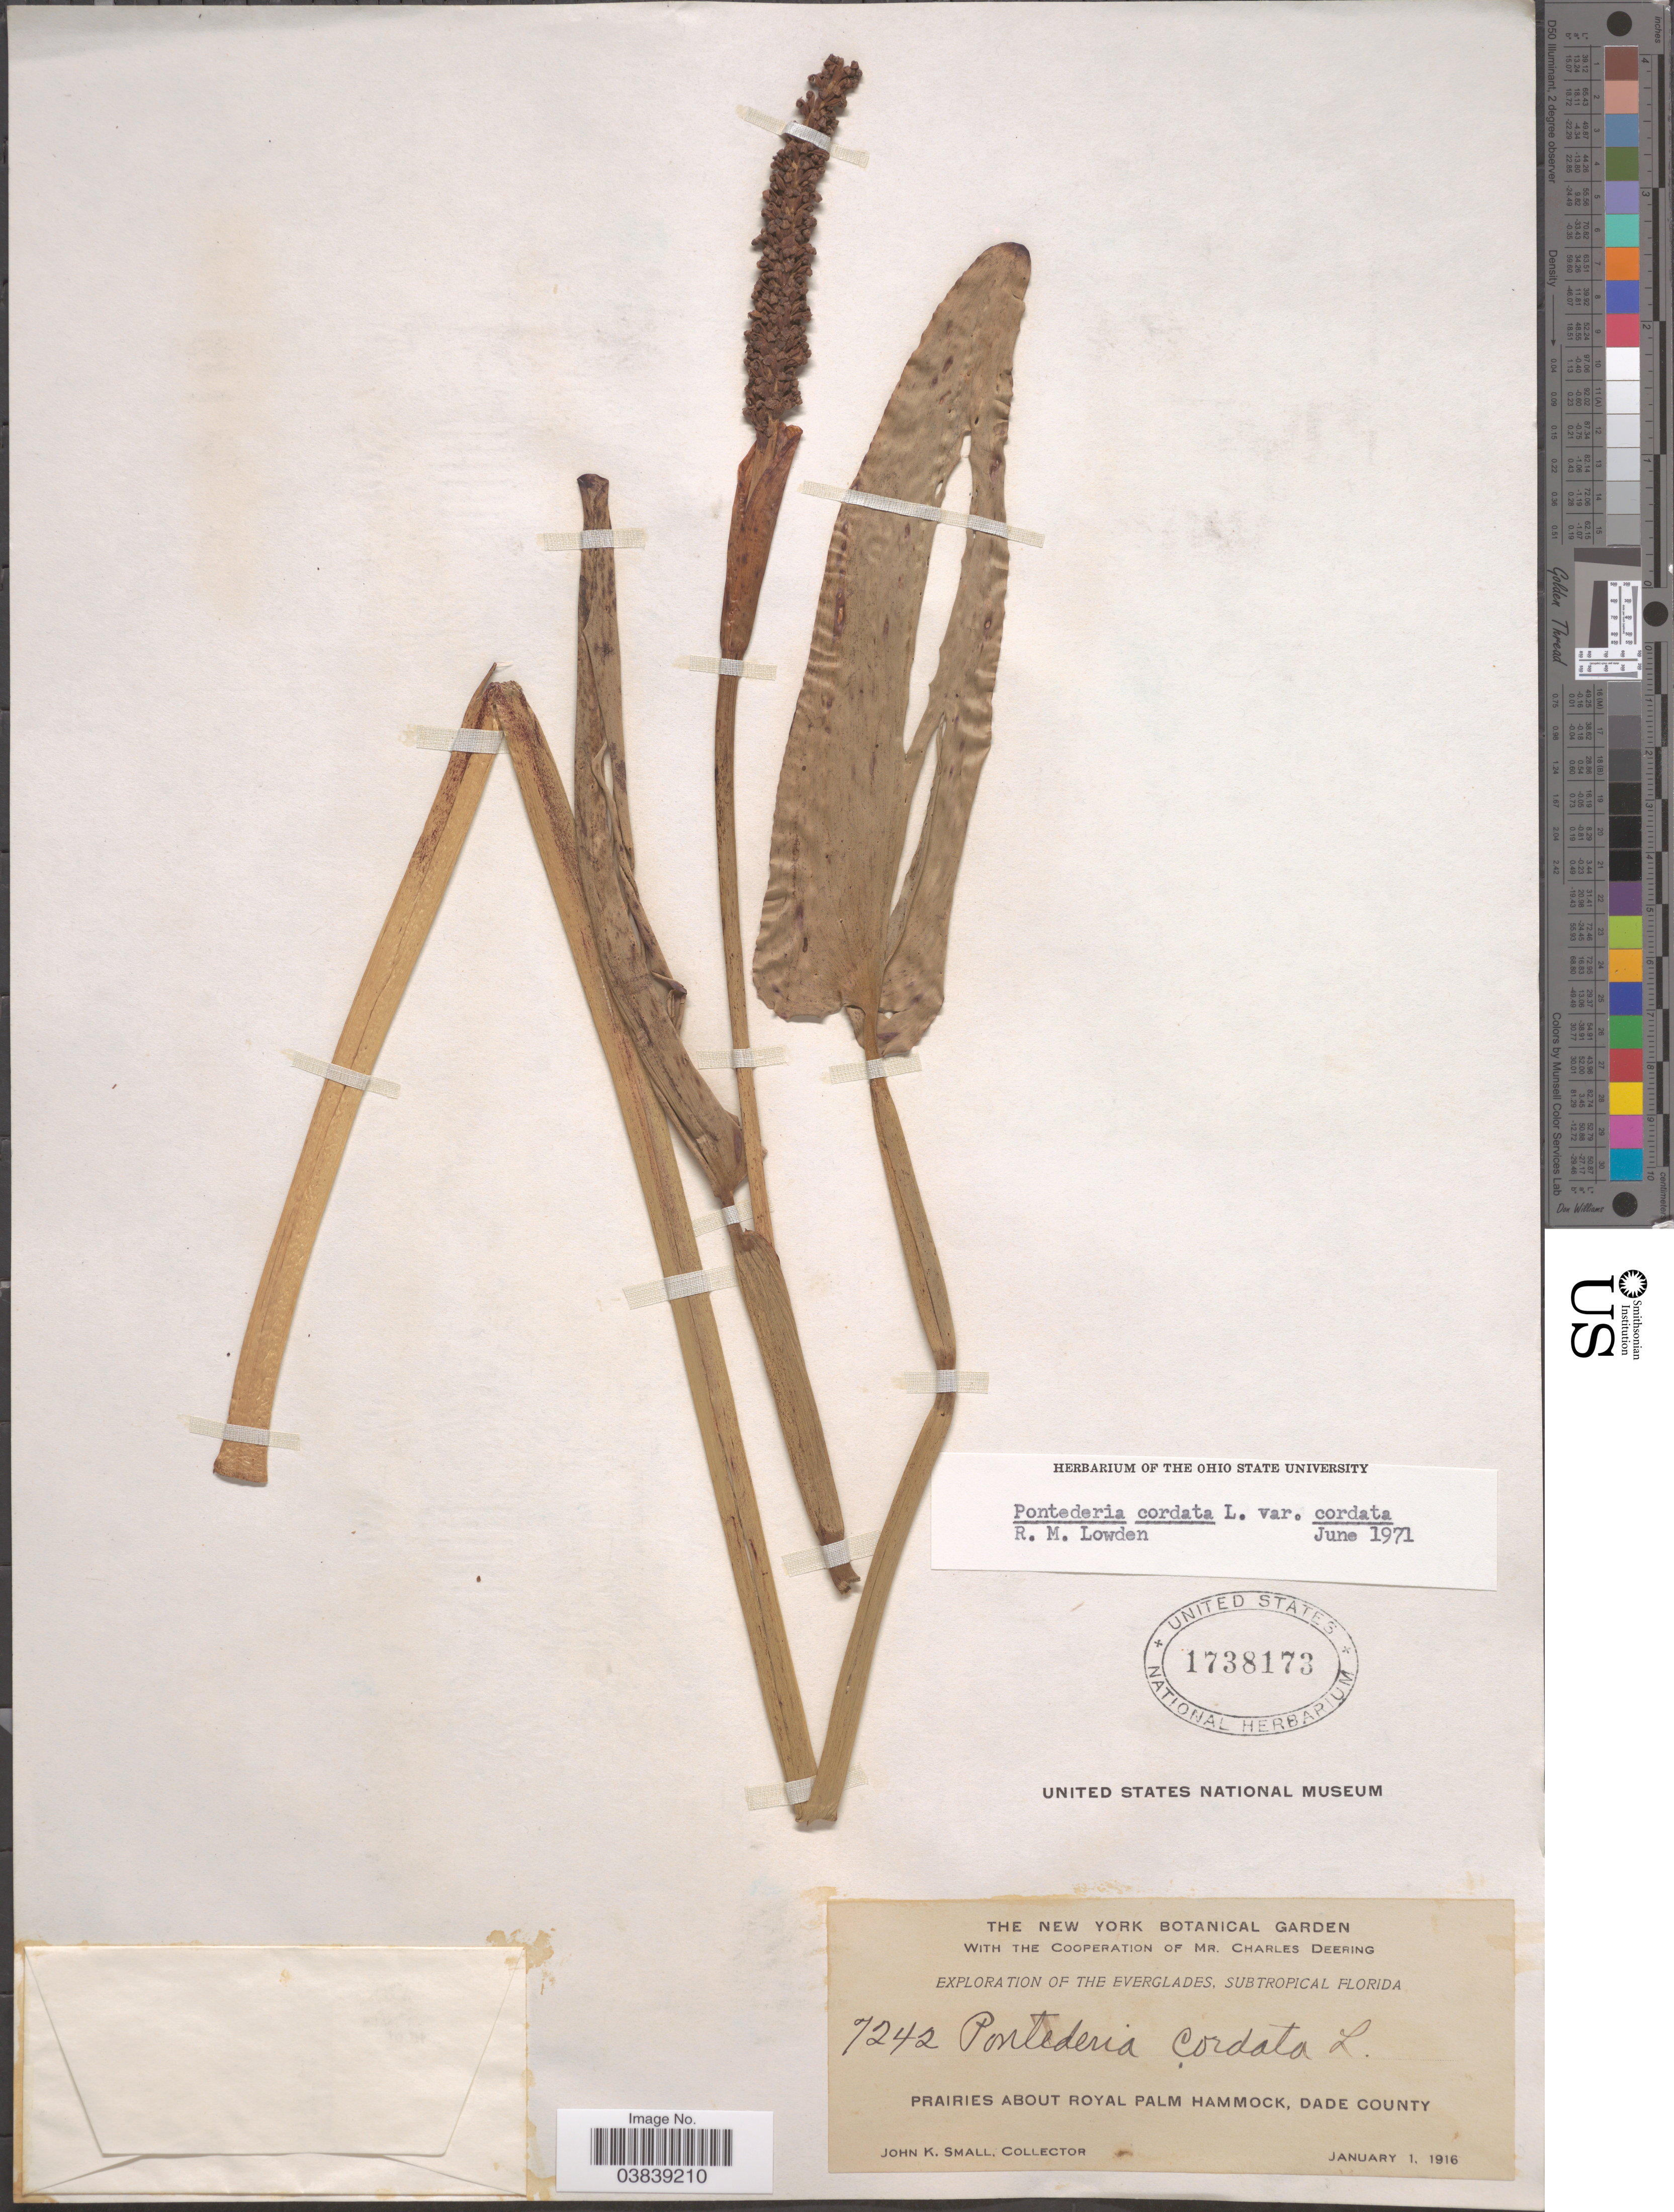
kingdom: Plantae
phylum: Tracheophyta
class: Liliopsida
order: Commelinales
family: Pontederiaceae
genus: Pontederia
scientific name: Pontederia cordata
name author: L.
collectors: J. K. Small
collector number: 7242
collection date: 1916-01-01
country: United States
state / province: New York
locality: Prairies about Royal Palm Hammock, Dade County.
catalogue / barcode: US 1738173